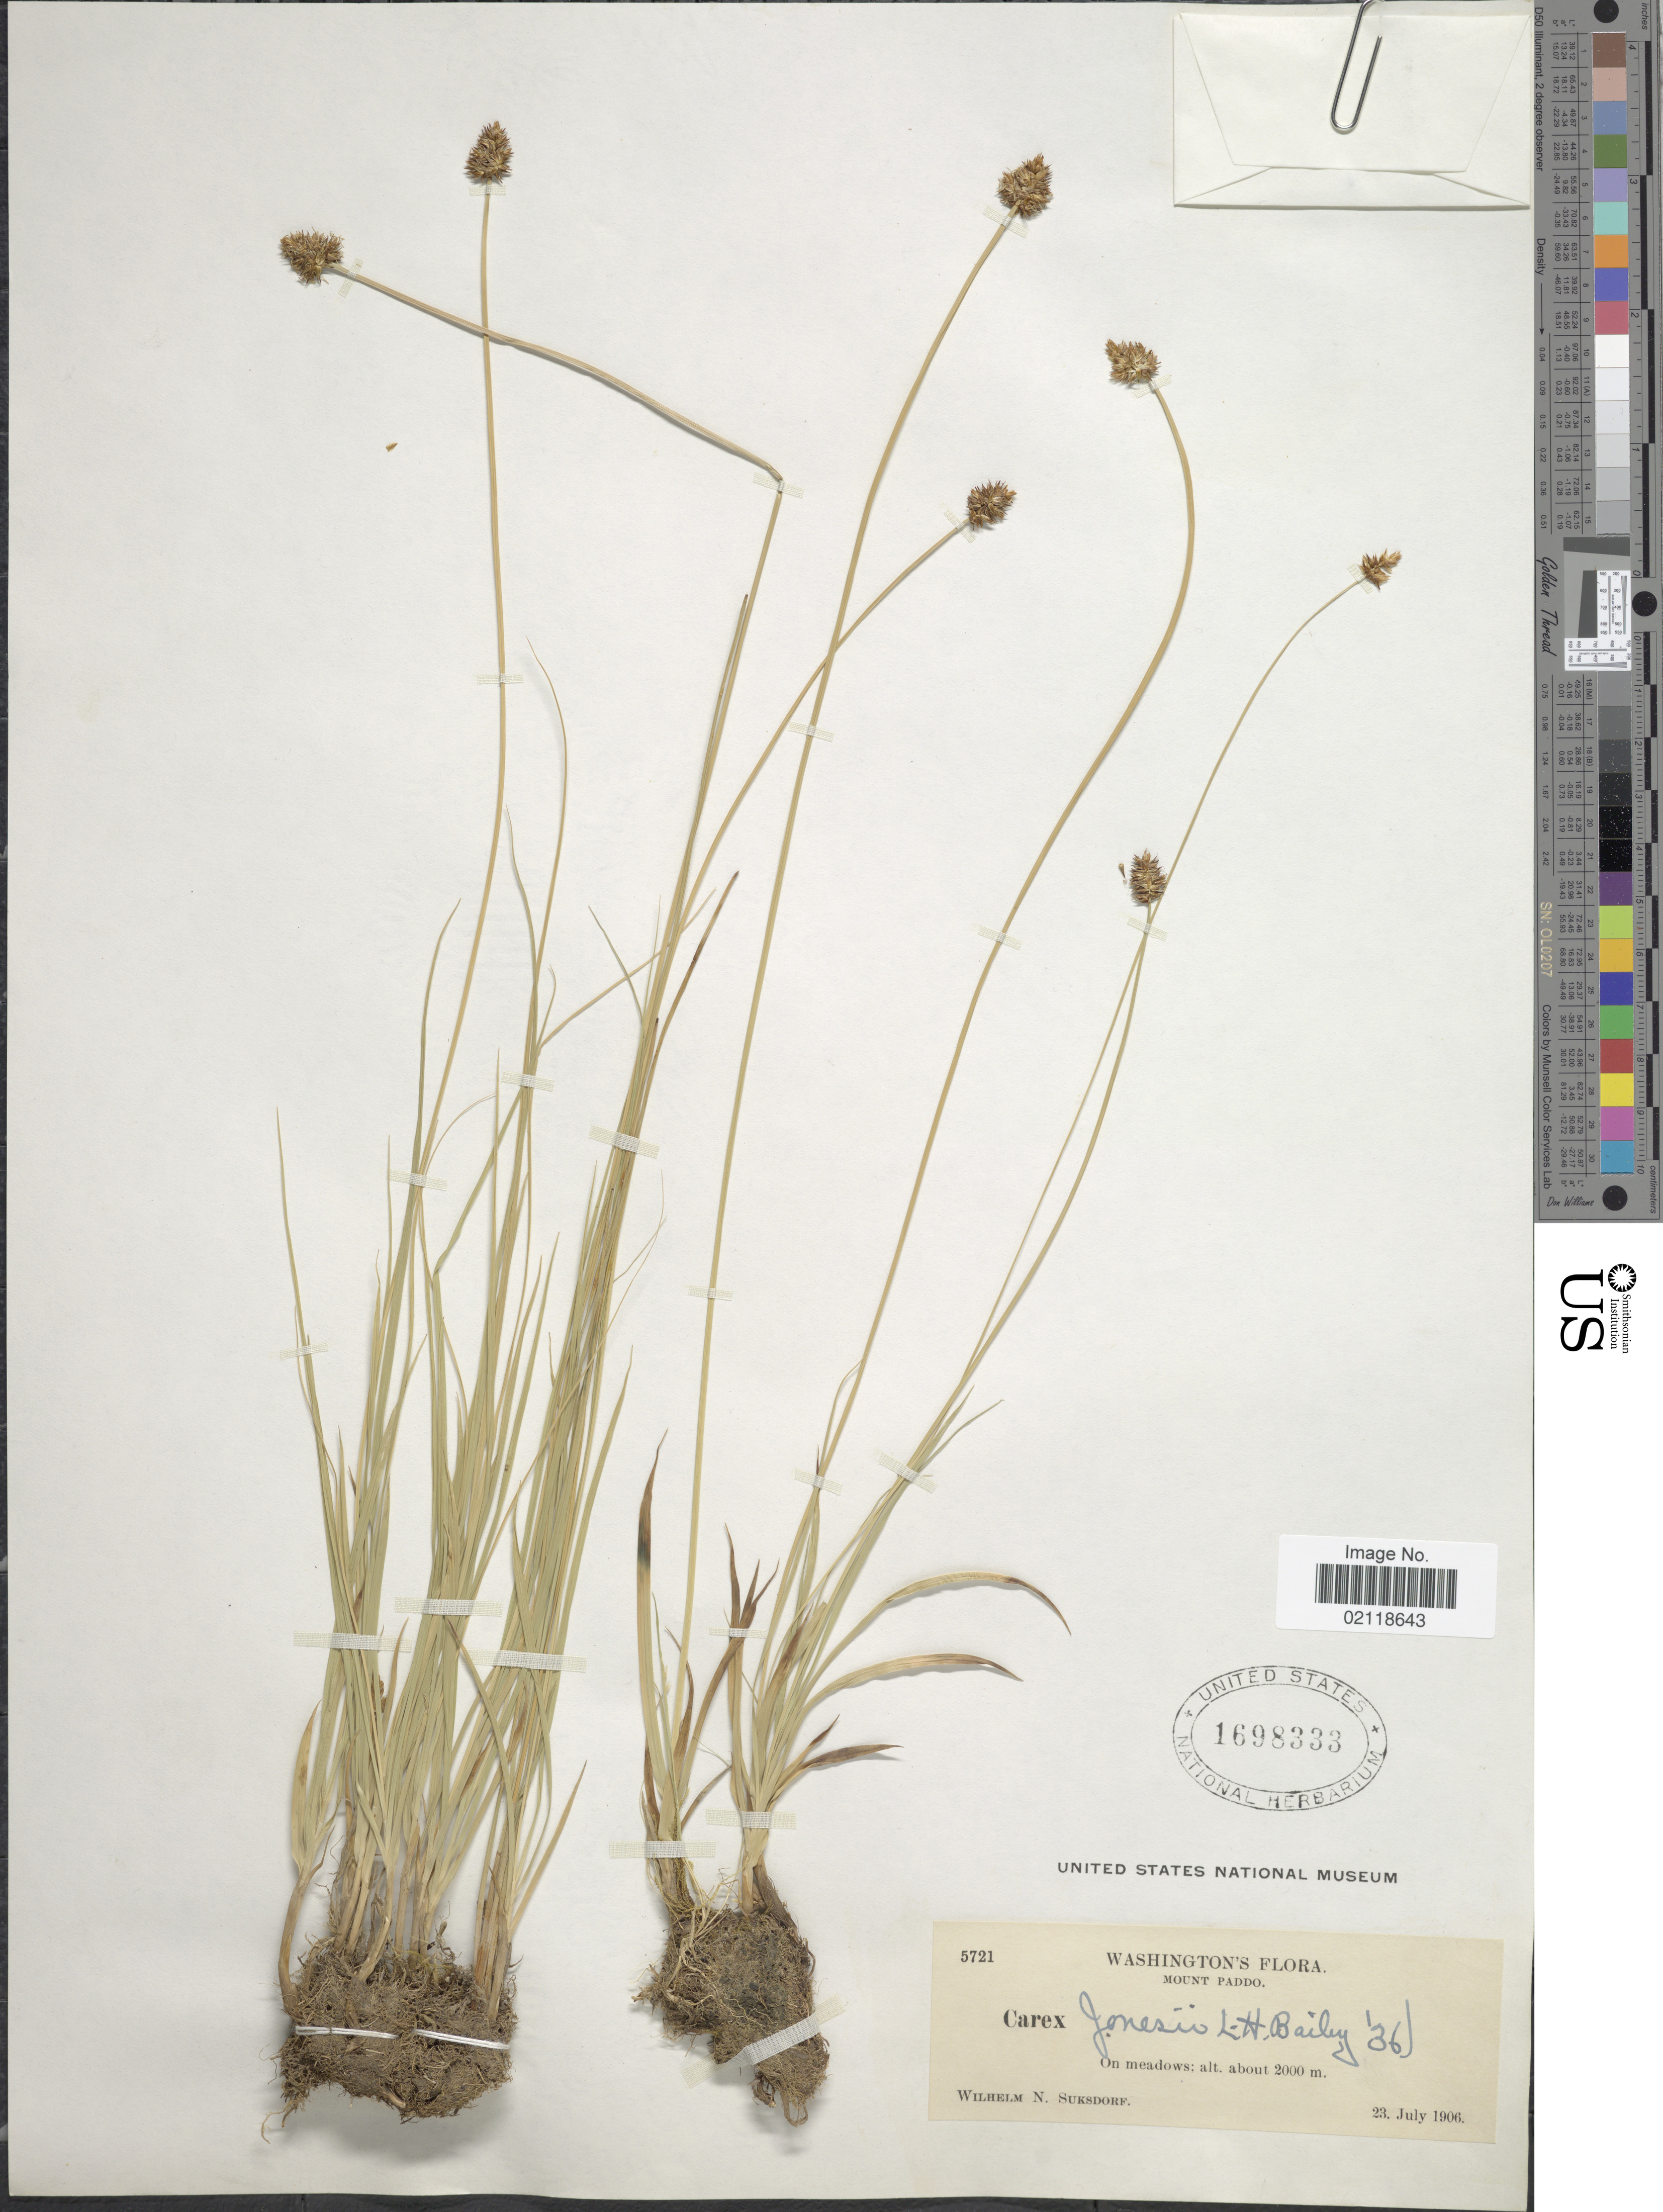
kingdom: Plantae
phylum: Tracheophyta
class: Liliopsida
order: Poales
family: Cyperaceae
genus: Carex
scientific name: Carex jonesii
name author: L.H. Bailey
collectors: W. N. Suksdorf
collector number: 5721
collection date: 1906-07-23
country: United States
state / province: Washington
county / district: Skamania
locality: Mount Paddo, on meadows.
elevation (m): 2000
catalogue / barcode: US 1698333